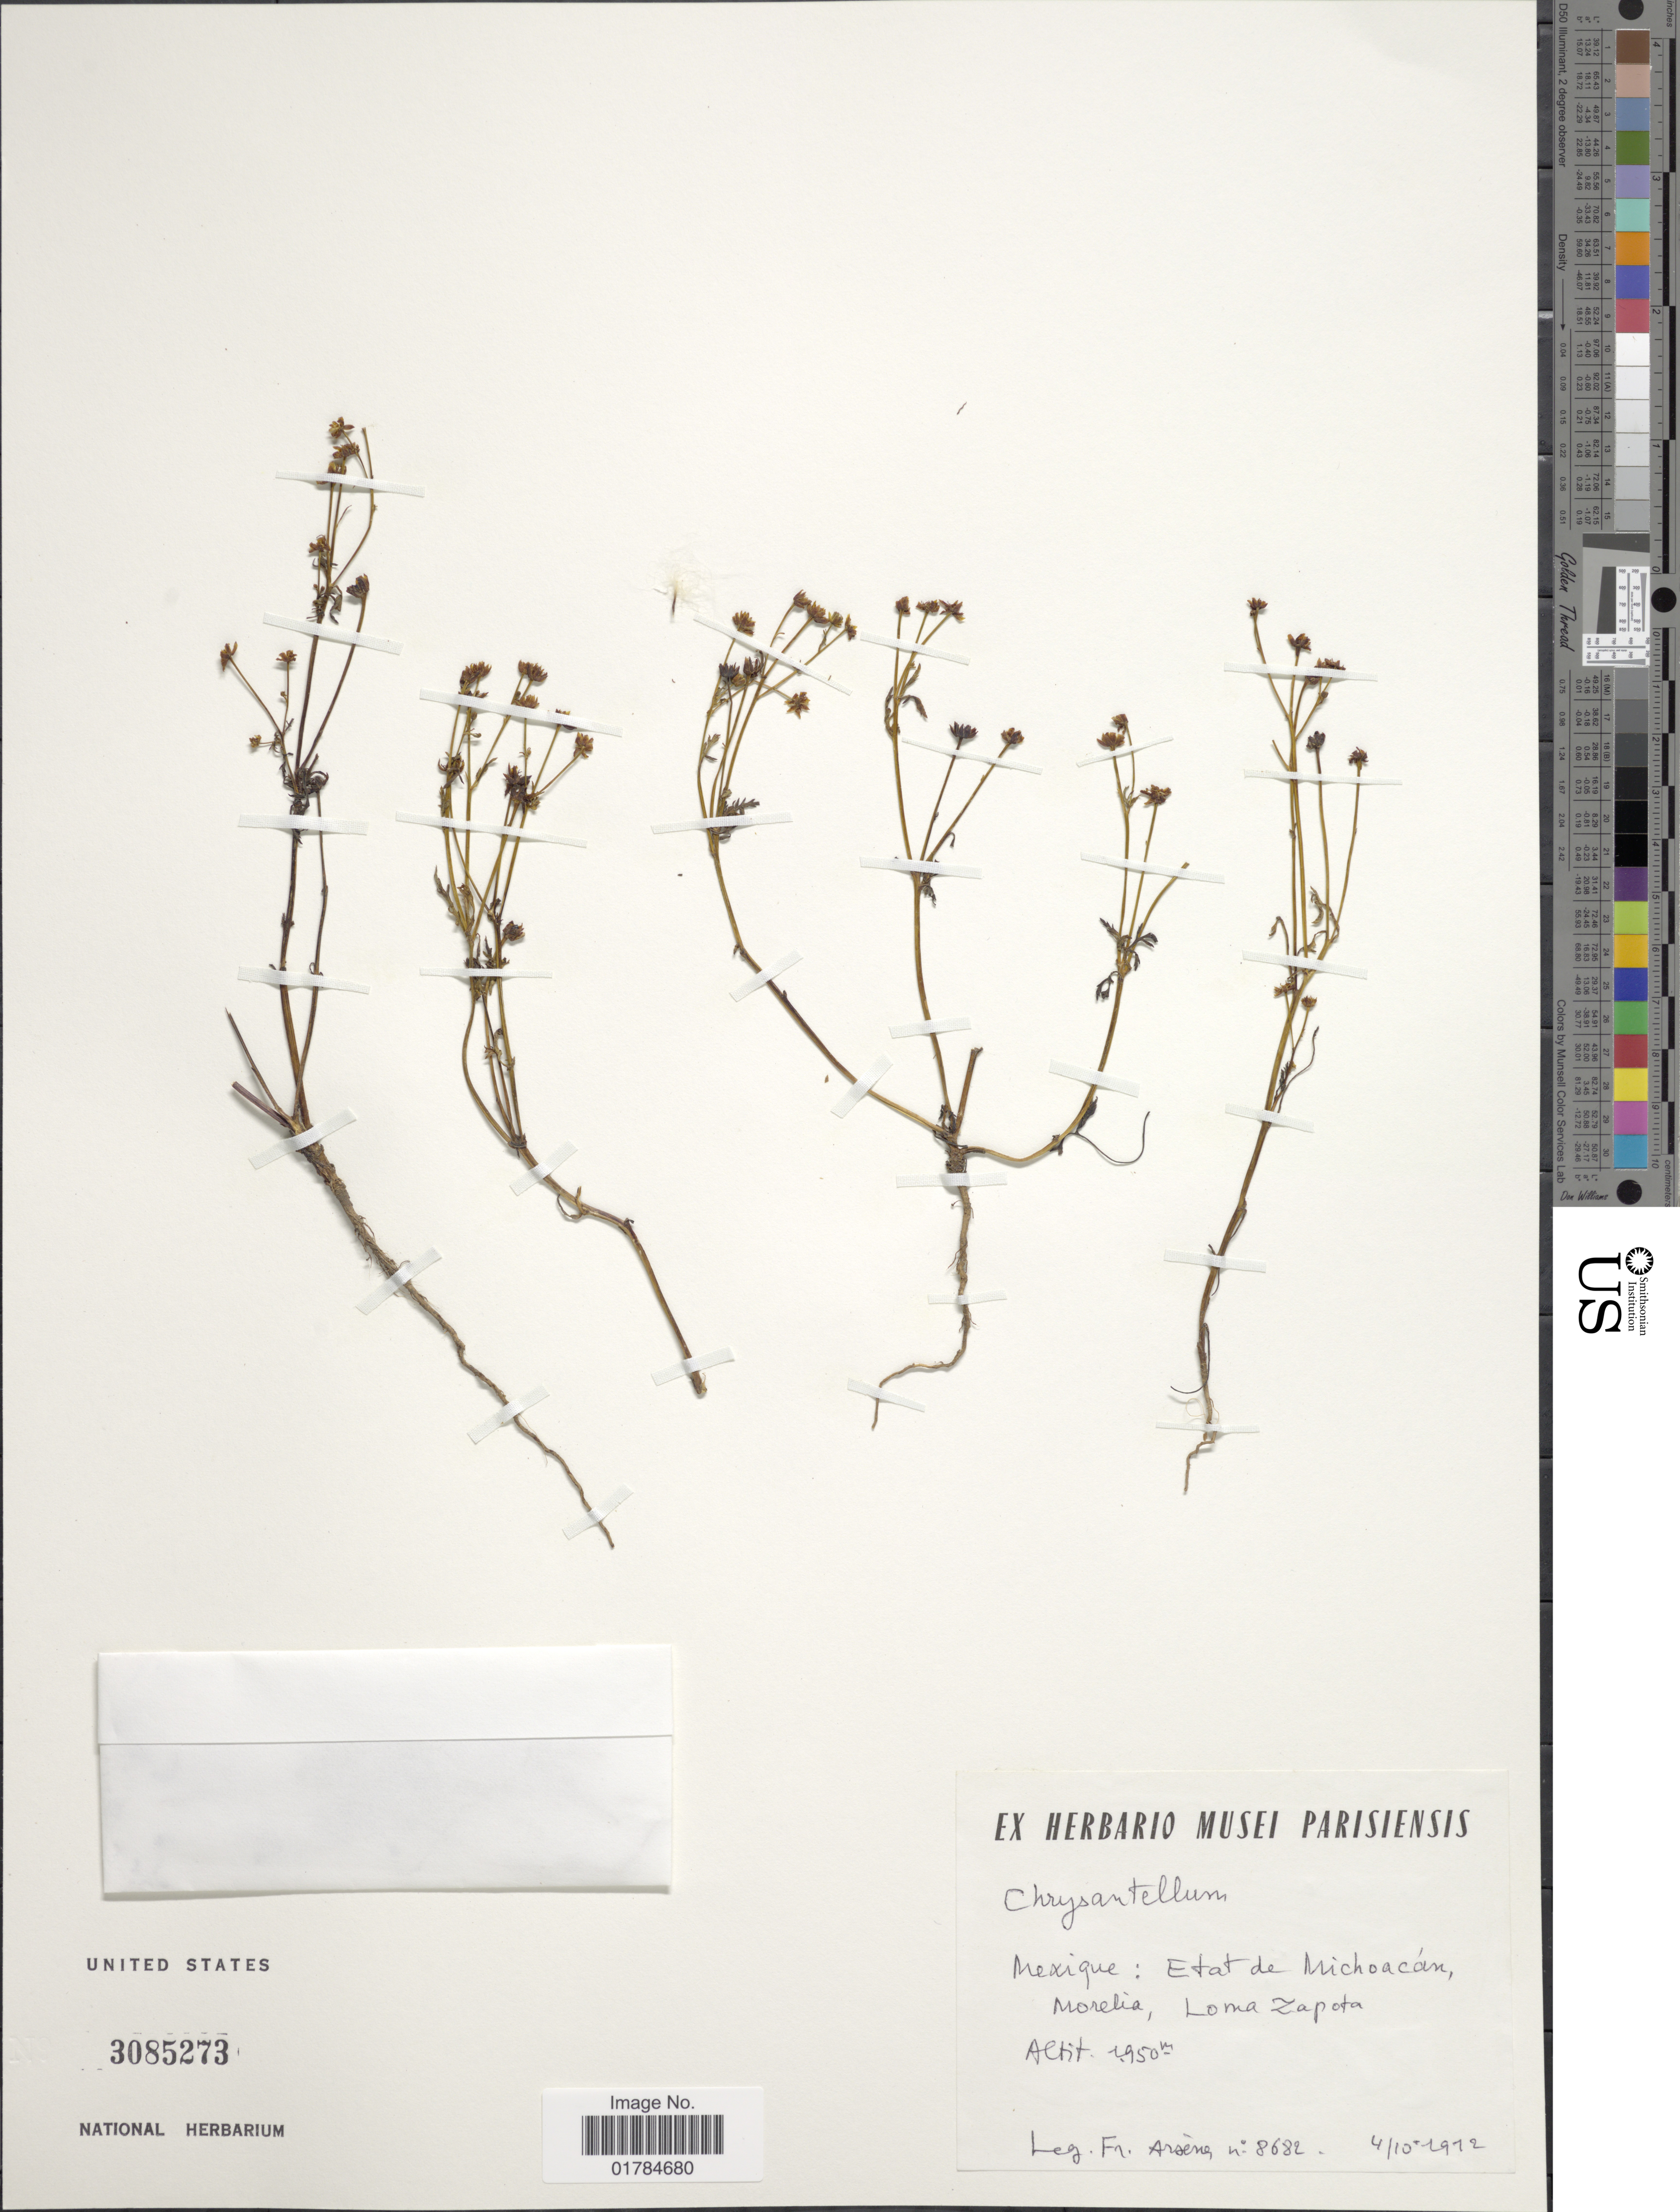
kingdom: Plantae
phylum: Tracheophyta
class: Magnoliopsida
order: Asterales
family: Asteraceae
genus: Chrysanthellum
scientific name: Chrysanthellum sp.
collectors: Bro. G. Arsène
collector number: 8682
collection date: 1942-10-04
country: Mexico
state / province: Michoacán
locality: Morelia, Loma Zapota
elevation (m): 1950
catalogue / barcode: US 3085273